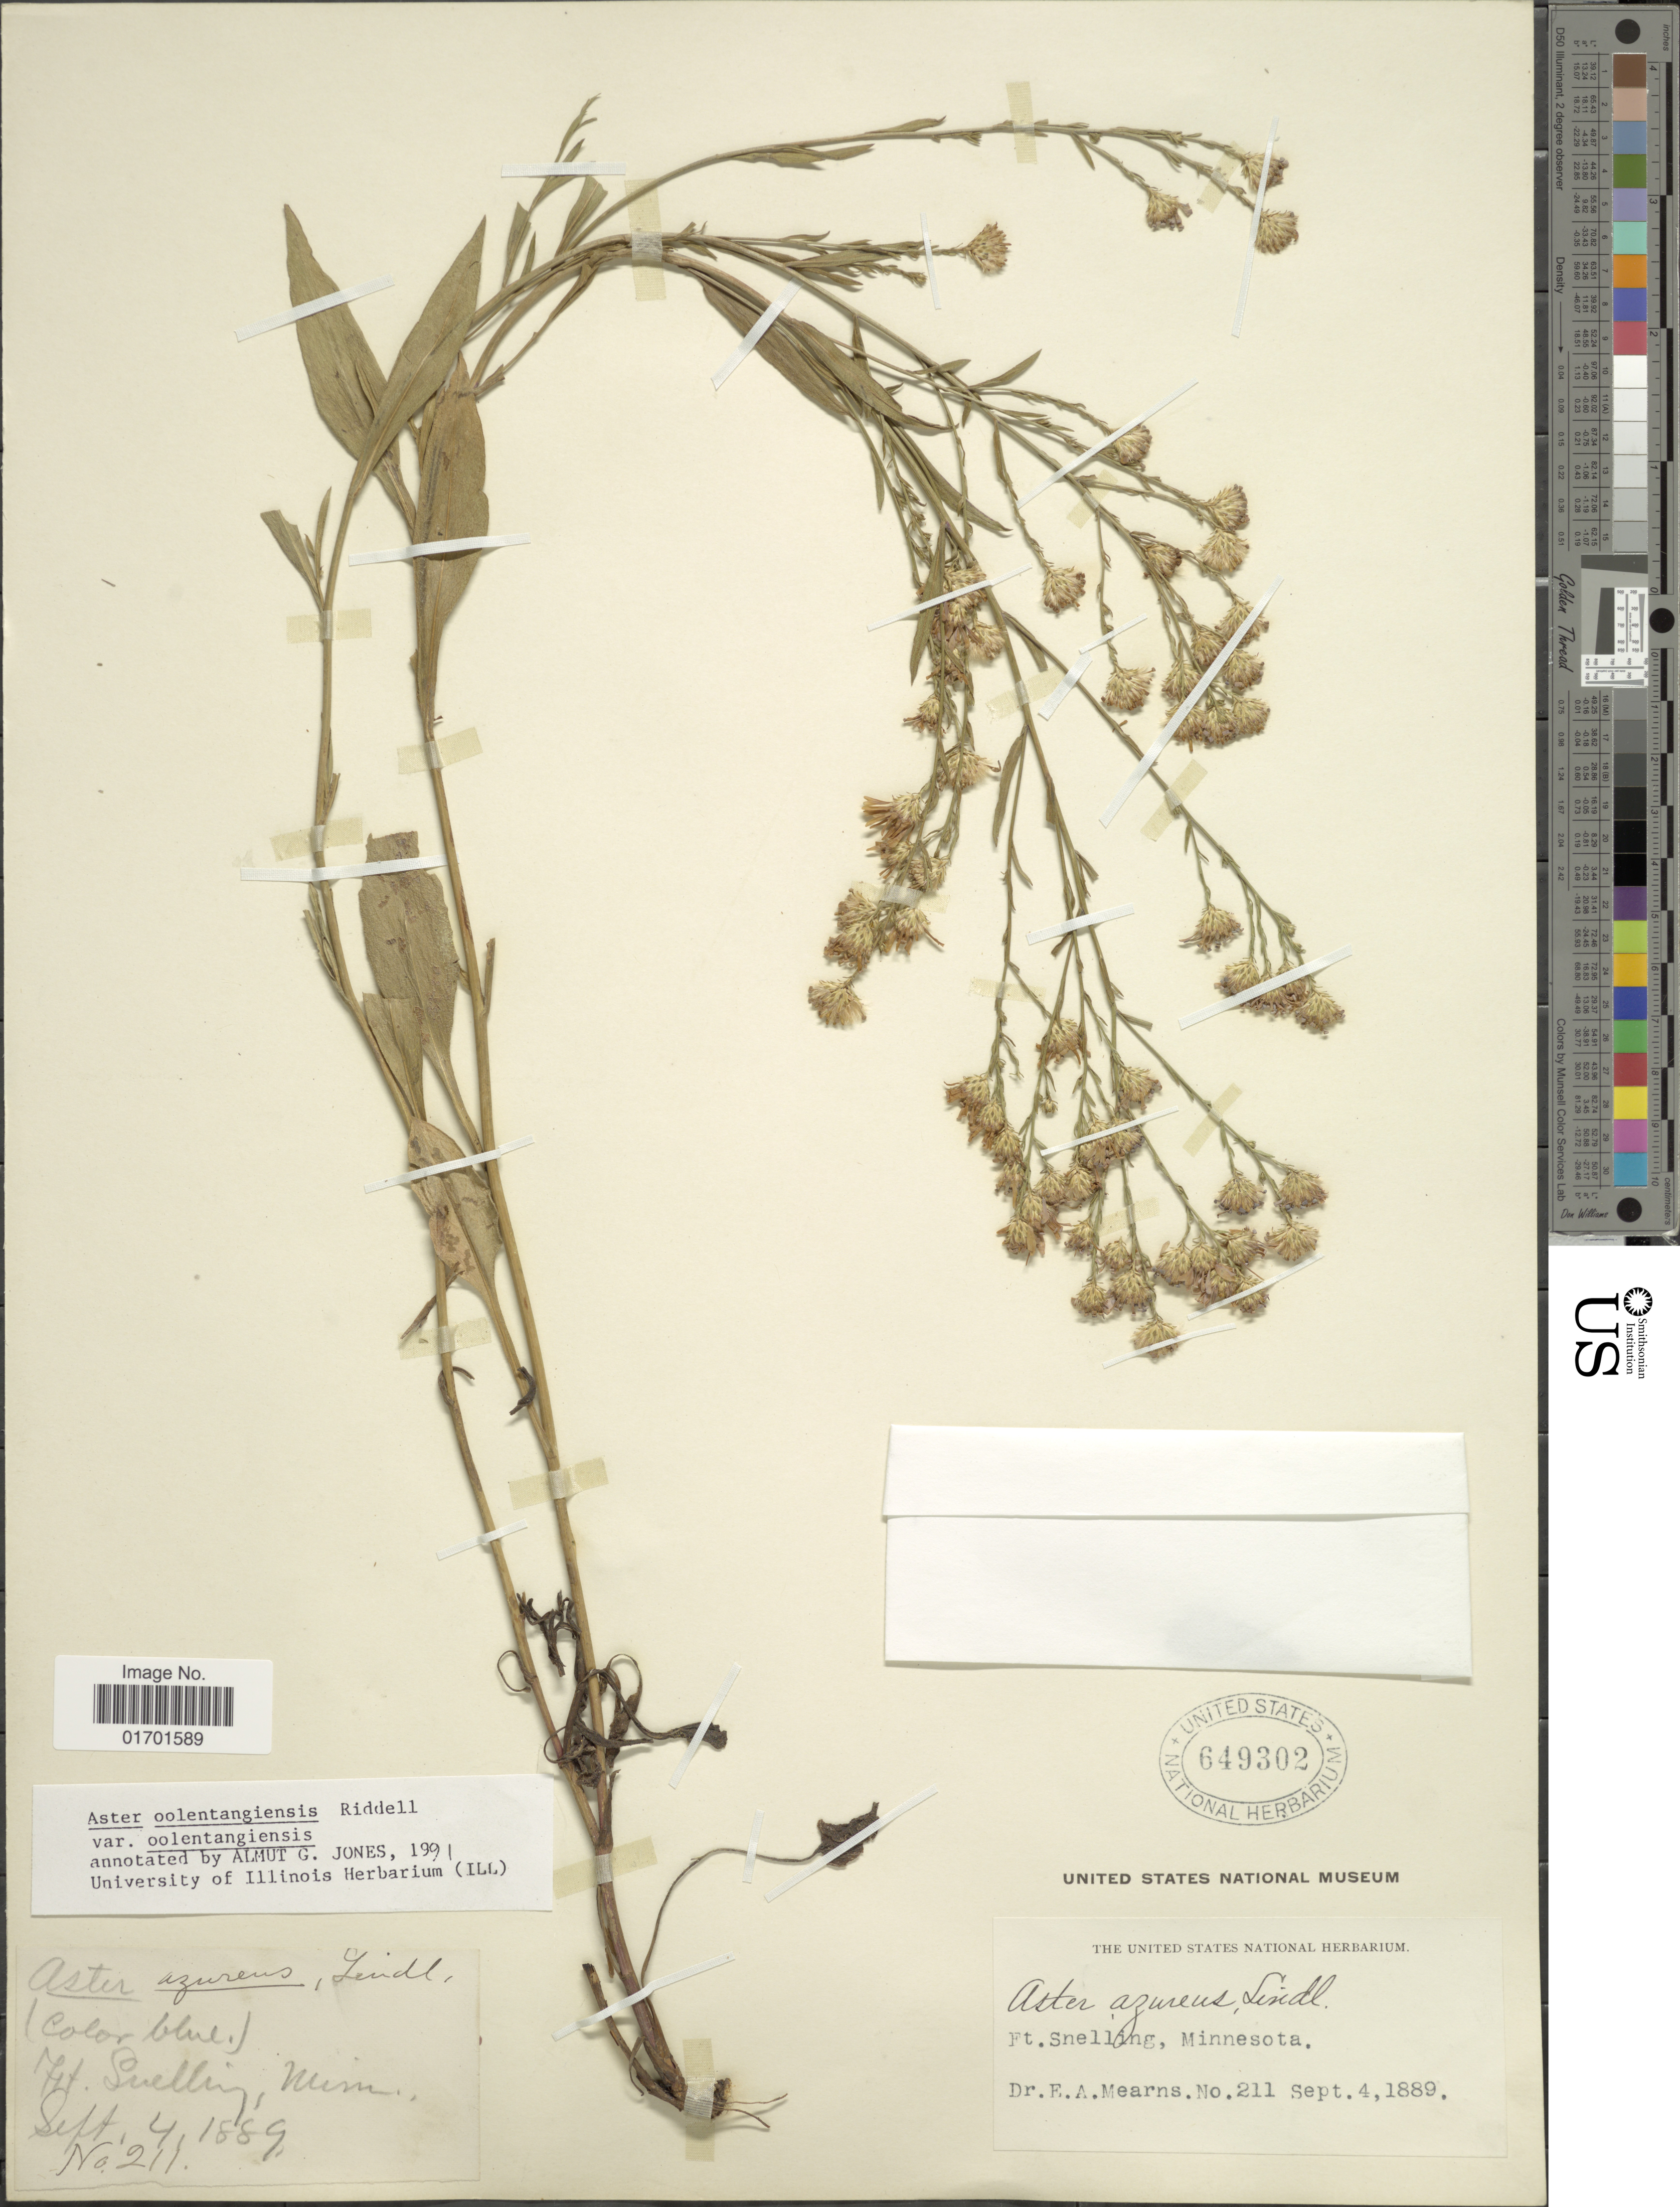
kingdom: Plantae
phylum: Tracheophyta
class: Magnoliopsida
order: Asterales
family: Asteraceae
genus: Symphyotrichum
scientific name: Symphyotrichum oolentangiense var. oolentangiense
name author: G.L. Nesom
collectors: E. A. Mearns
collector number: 211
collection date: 1889-09-04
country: United States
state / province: Minnesota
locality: Ft Snelling.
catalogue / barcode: US 649302